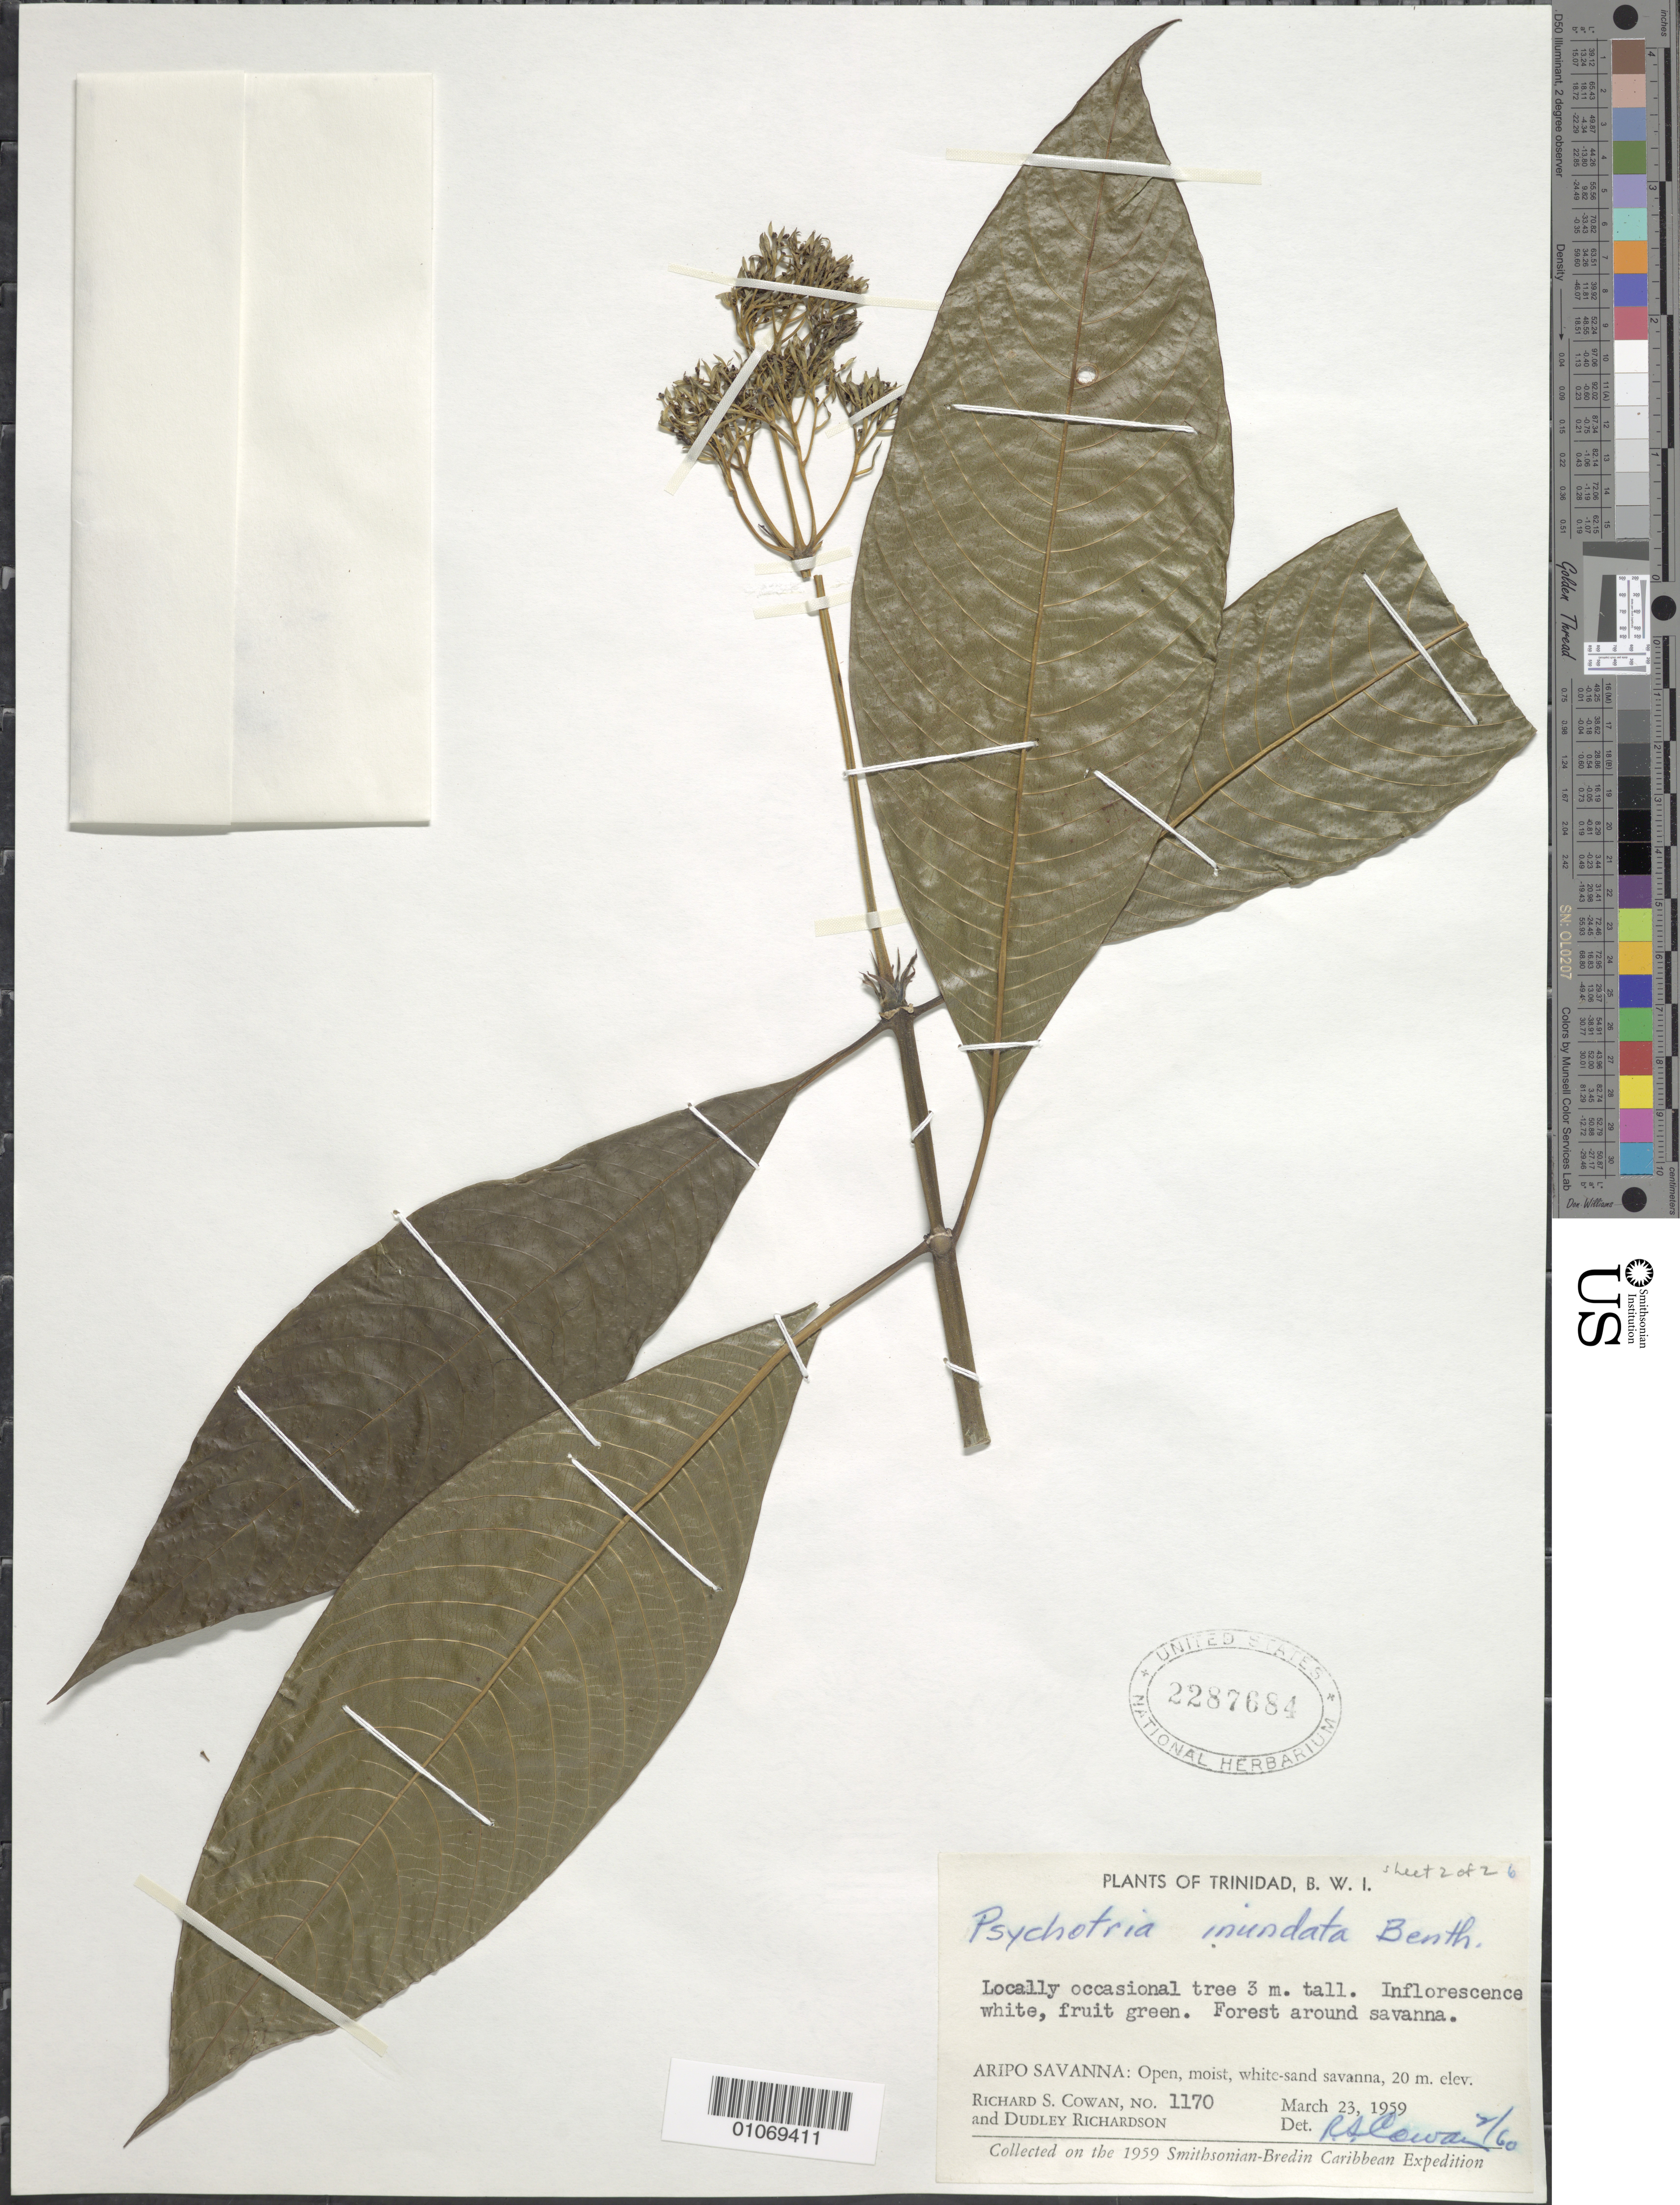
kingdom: Plantae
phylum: Tracheophyta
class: Magnoliopsida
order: Gentianales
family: Rubiaceae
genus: Psychotria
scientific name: Psychotria capitata subsp. amplifolia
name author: (Raeusch.) Steyerm.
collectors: R. S. Cowan & D. Richardson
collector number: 1170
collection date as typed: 23 Mar 1959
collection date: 1959-03-23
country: Trinidad and Tobago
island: Trinidad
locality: Locally occasional in forest around Aripo Savanna. Open, moist, white-sand savanna.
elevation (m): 20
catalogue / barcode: US 2287684